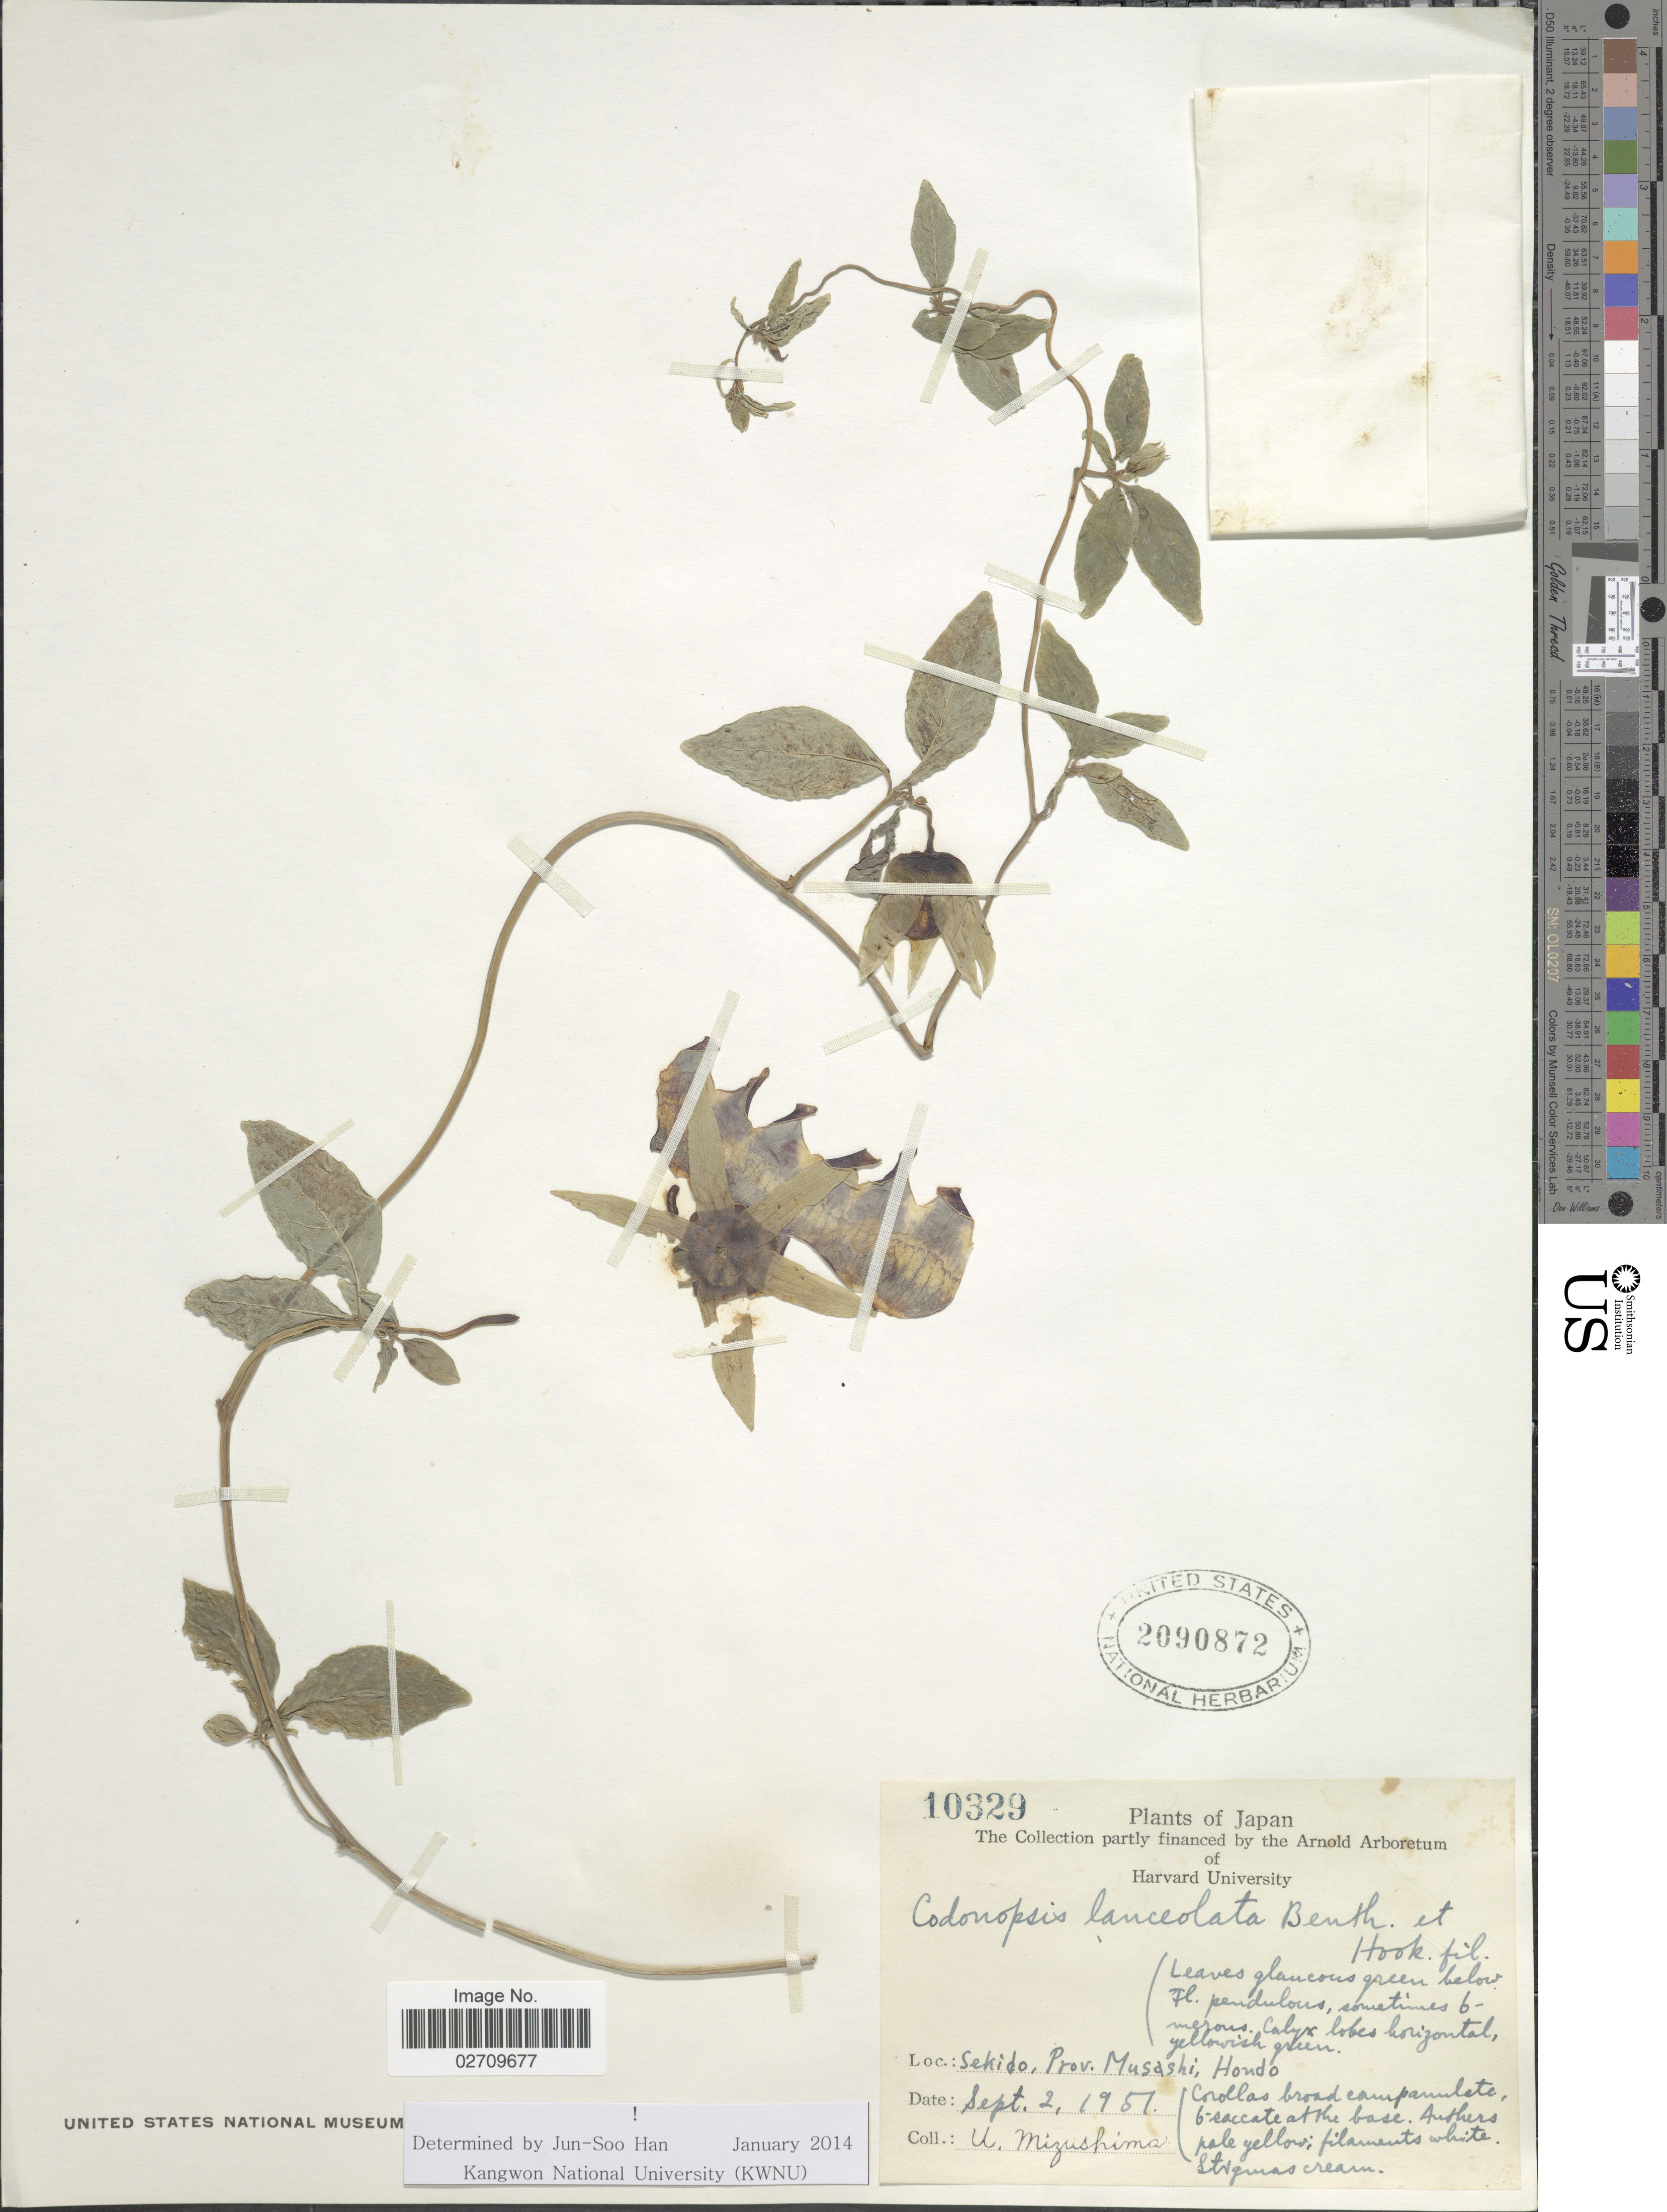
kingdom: Plantae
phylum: Tracheophyta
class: Magnoliopsida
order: Asterales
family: Campanulaceae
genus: Codonopsis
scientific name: Codonopsis lanceolata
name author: (Siebold & Zucc.) Benth. & Hook. f. ex Trautv.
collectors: U. Mizushima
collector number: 10329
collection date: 1951-09-02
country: Japan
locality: Sekido, Prov. Musashi, Hondo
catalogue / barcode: US 2090872